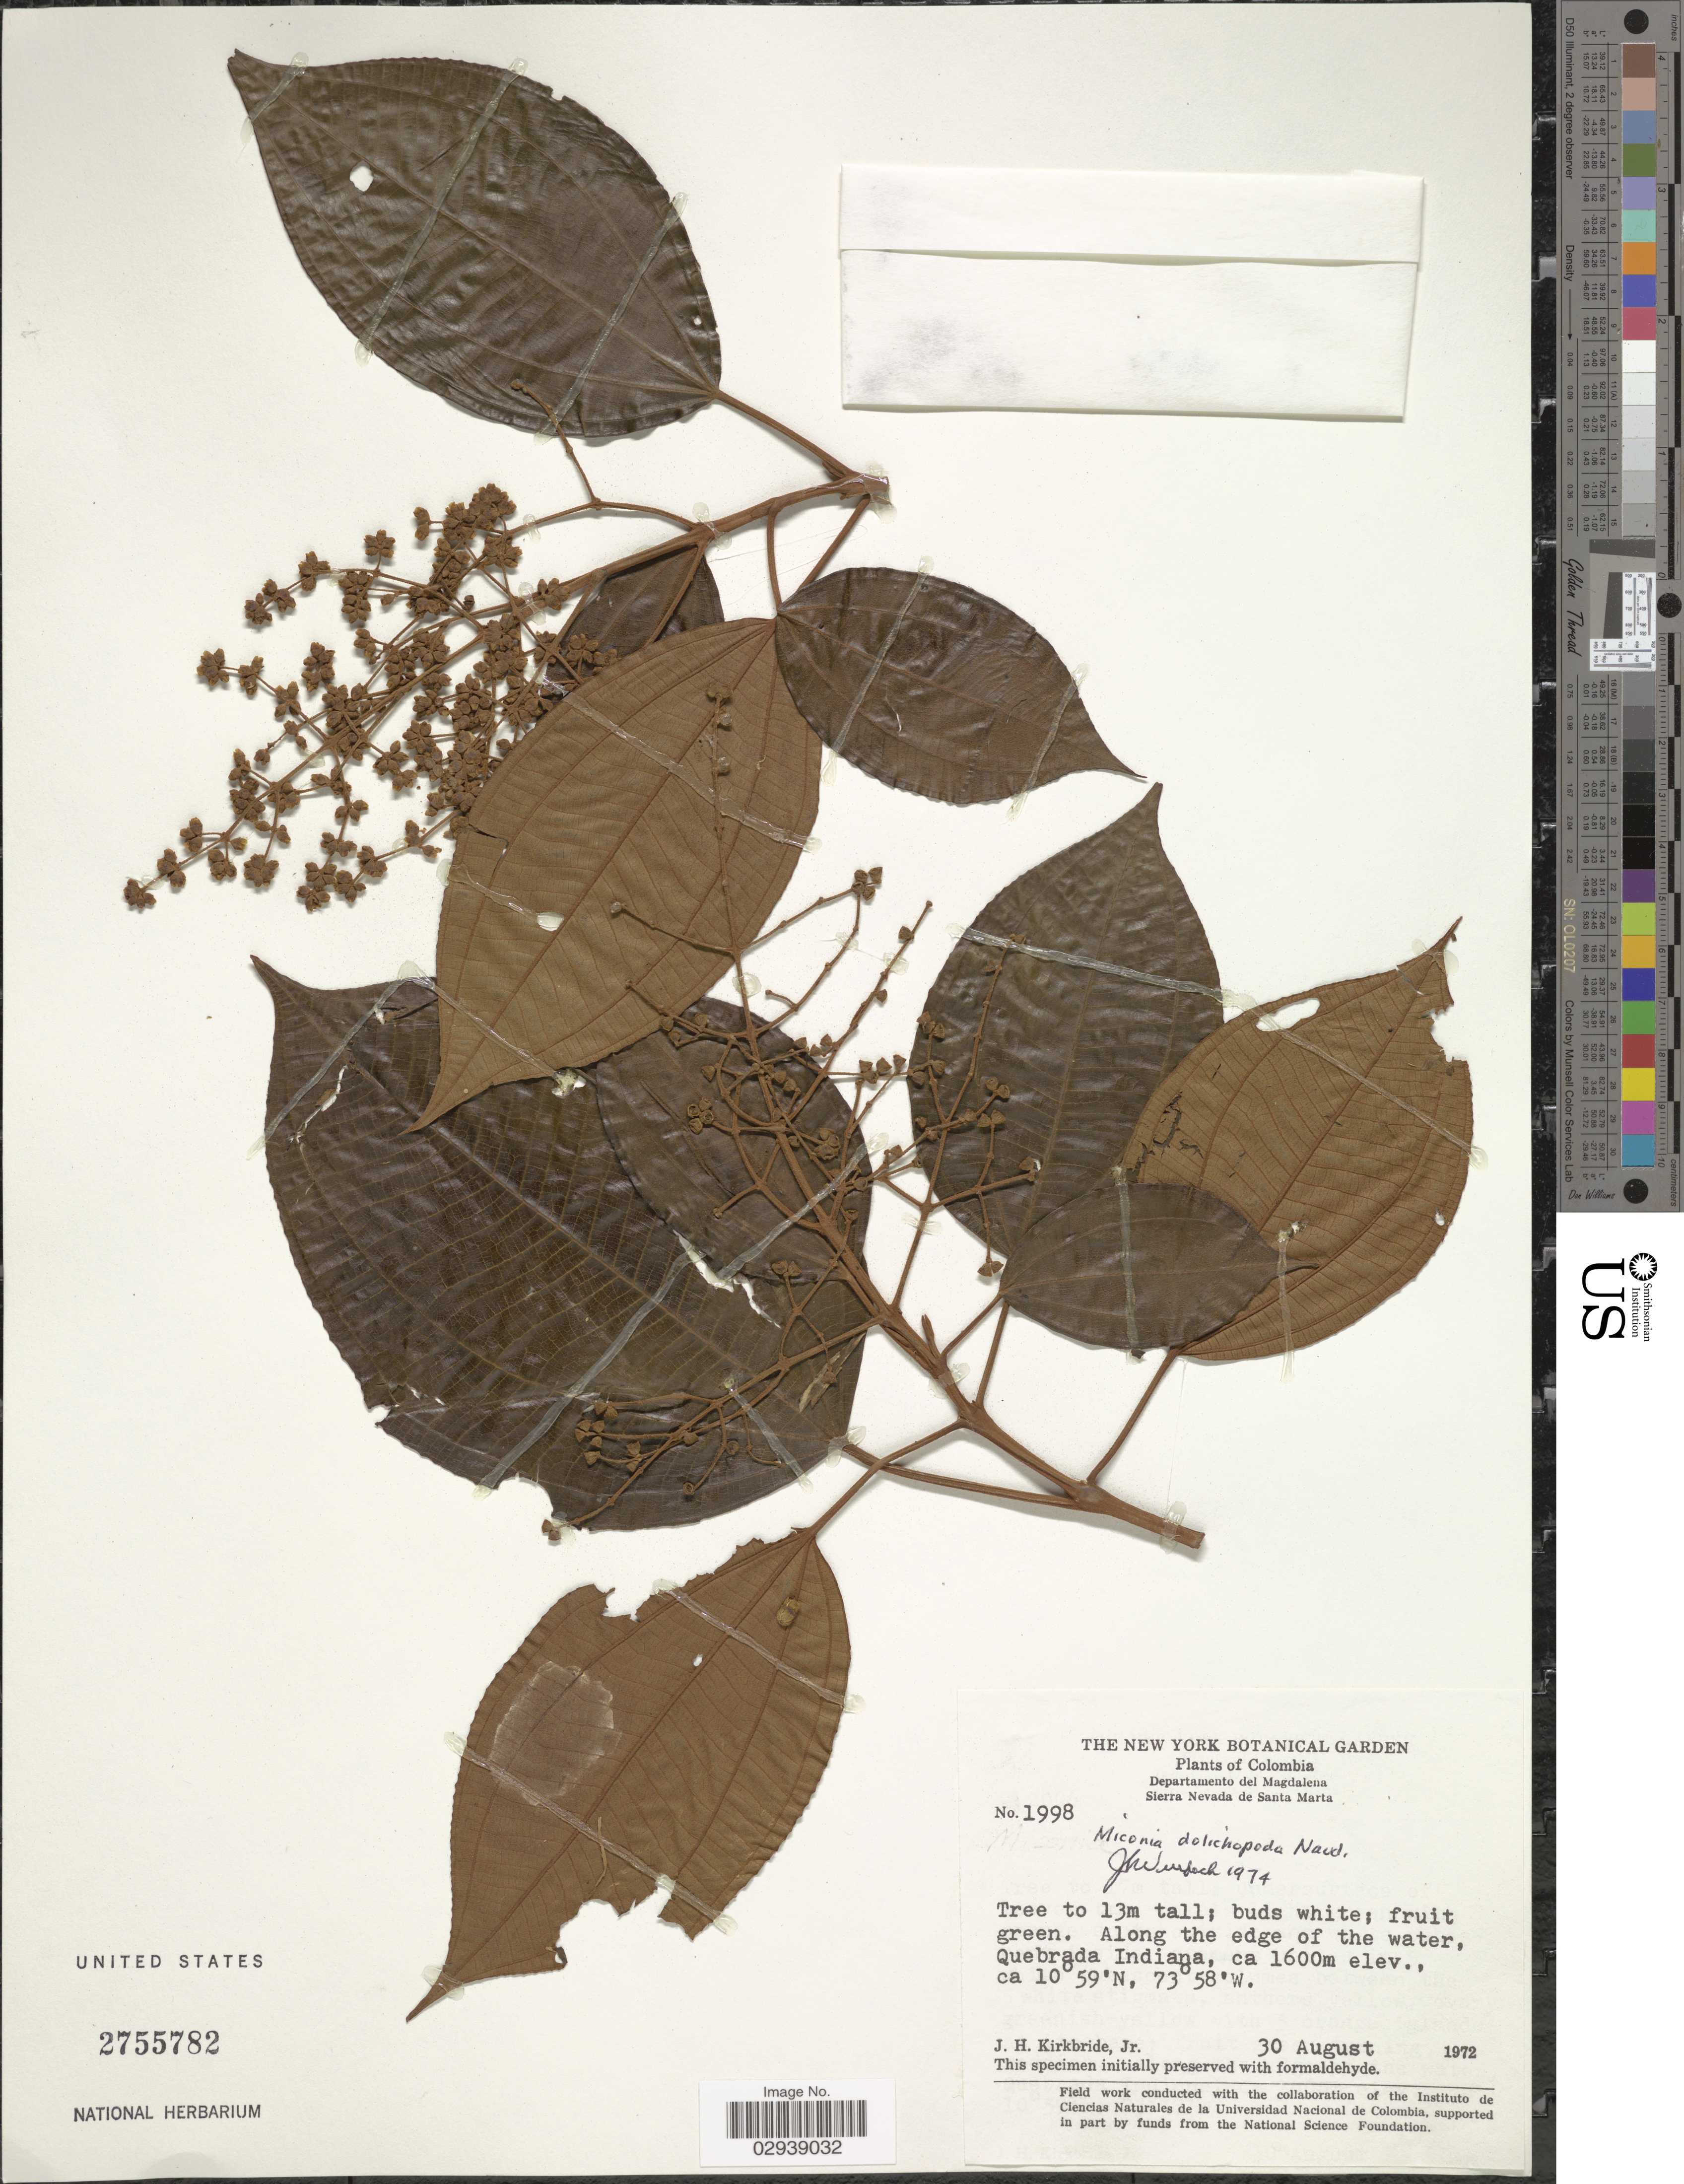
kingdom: Plantae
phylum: Tracheophyta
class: Magnoliopsida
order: Myrtales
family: Melastomataceae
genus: Miconia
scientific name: Miconia dolichopoda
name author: Naudin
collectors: J. H. Kirkbride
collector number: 1998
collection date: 1972-08-30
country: Colombia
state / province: Magdalena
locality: Departamento del Magdalena. Sierra Nevada de Santa Marta. Along the edge of the water, Quebrada Indiana.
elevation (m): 1600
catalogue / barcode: US 2755782